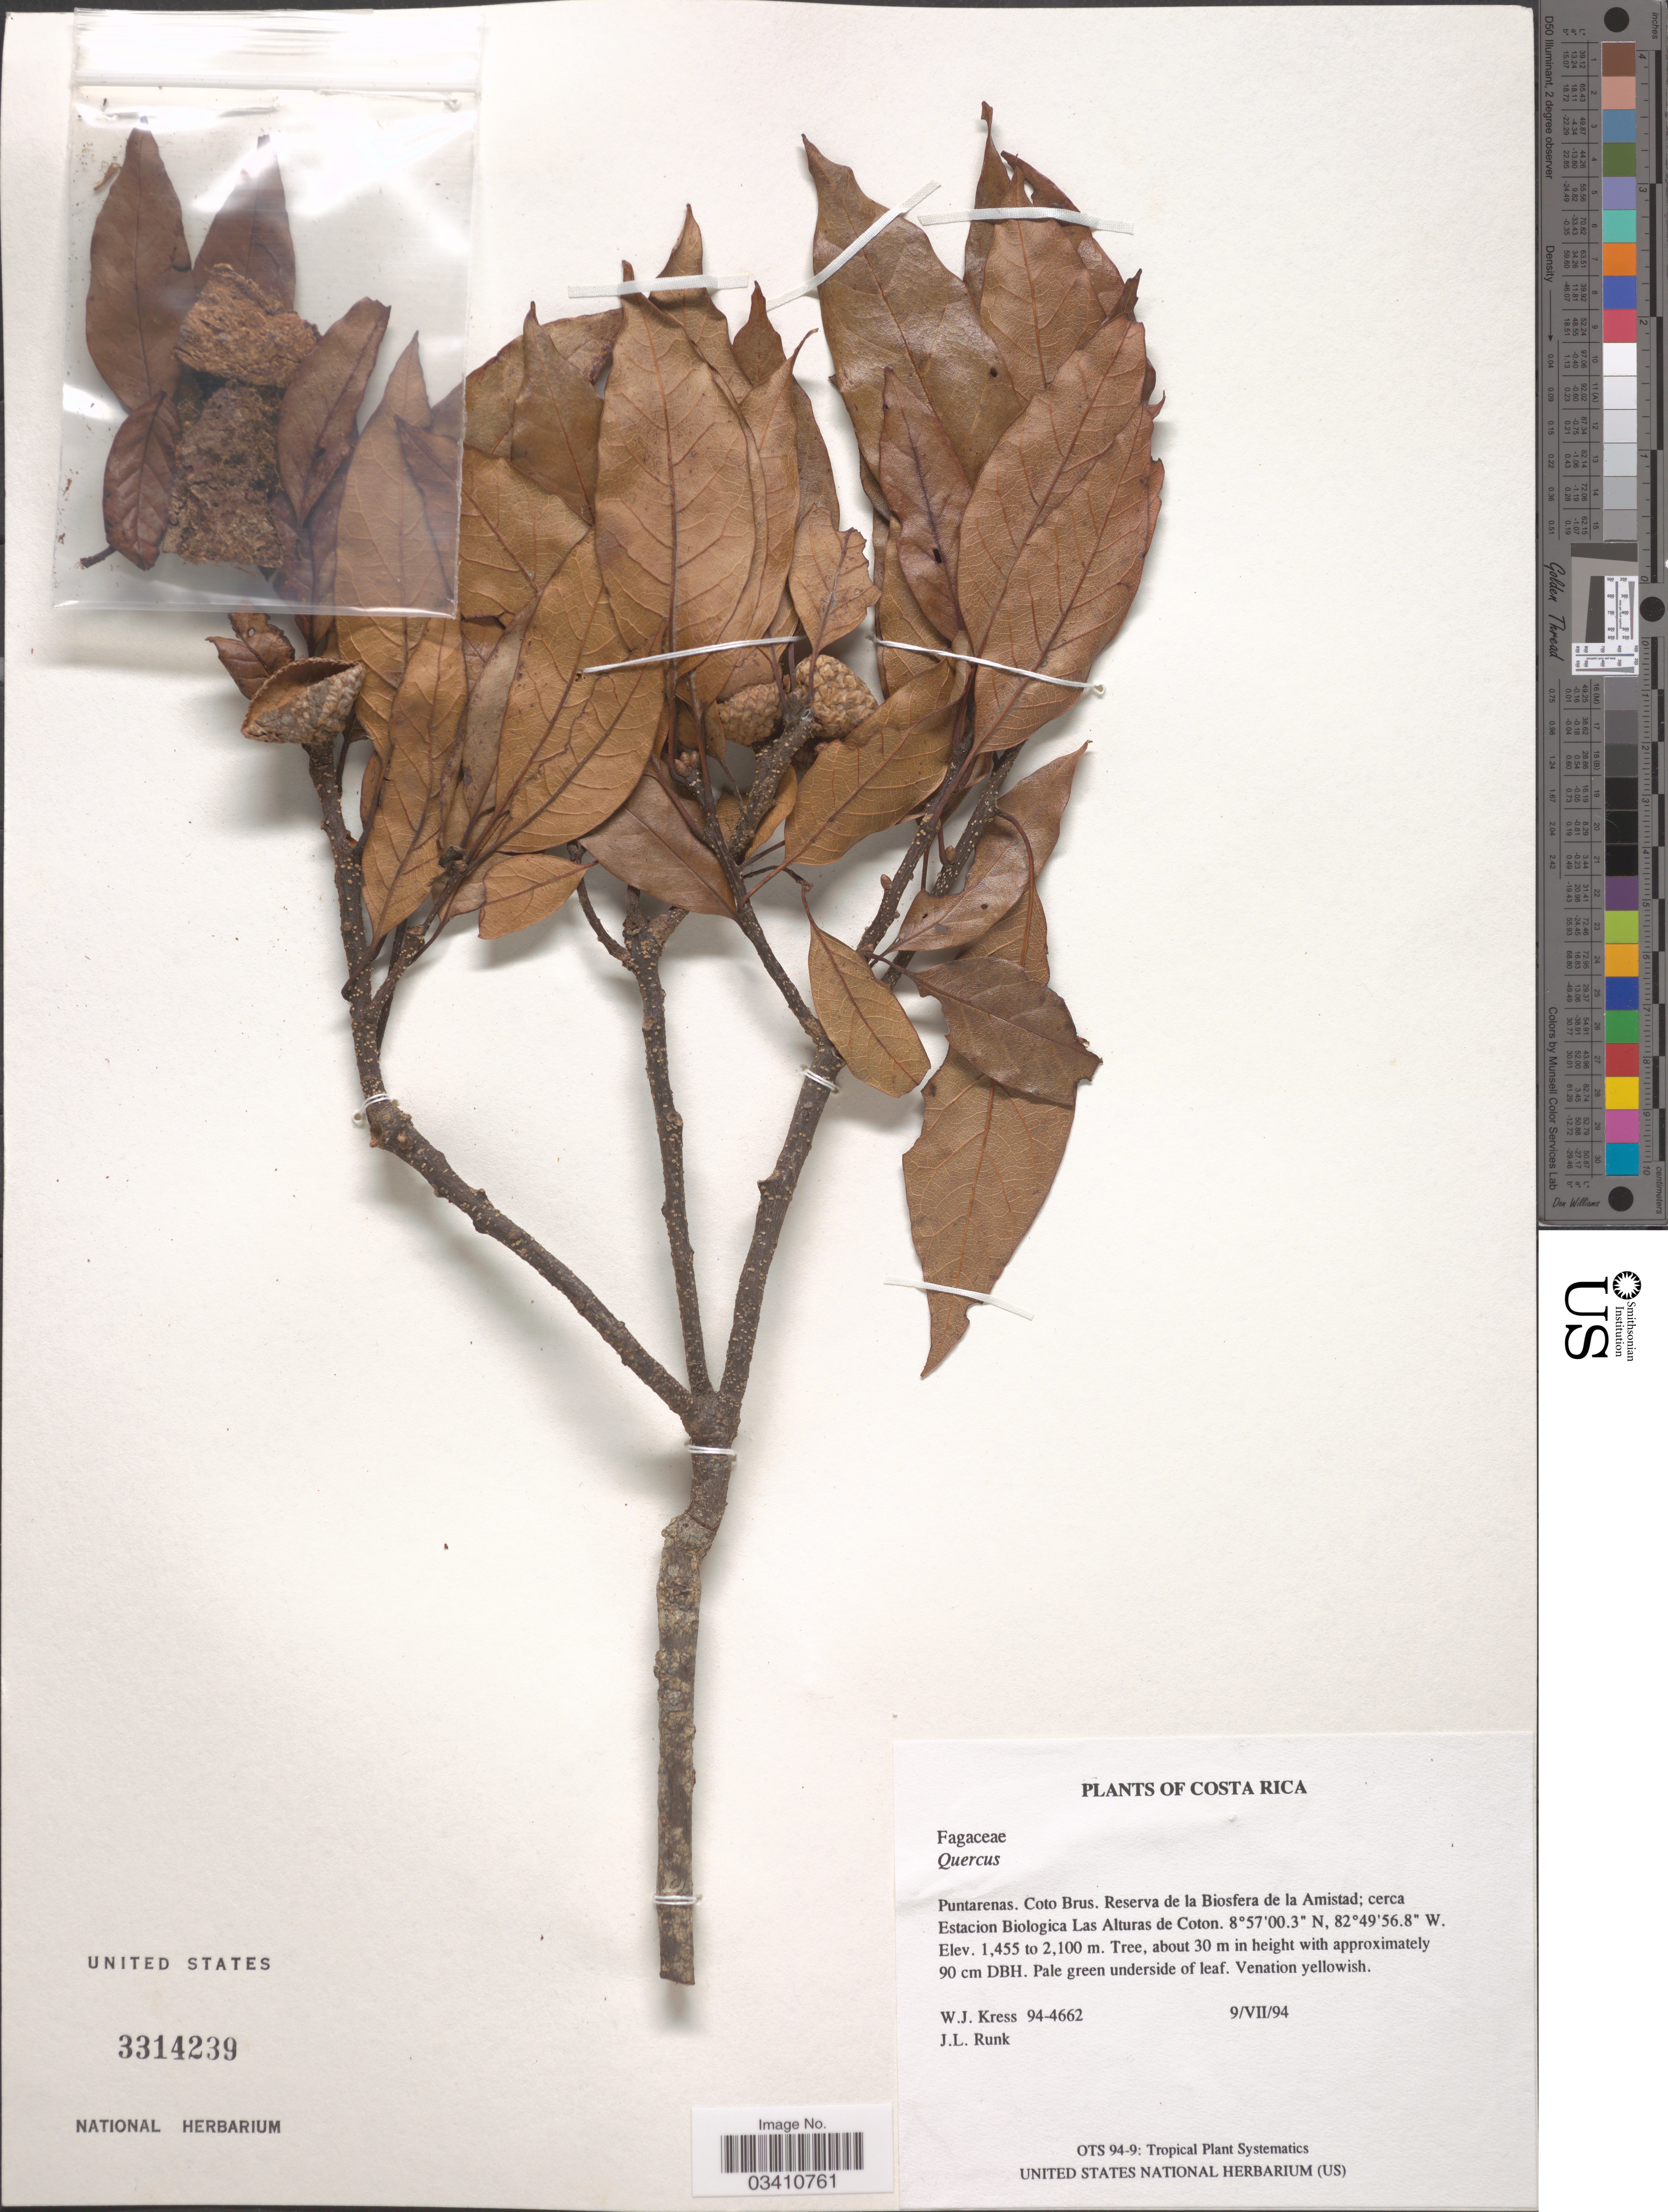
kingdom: Plantae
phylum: Tracheophyta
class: Magnoliopsida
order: Fagales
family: Fagaceae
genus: Quercus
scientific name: Quercus sp.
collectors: W. J. Kress & Runk, J. L.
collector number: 94-4662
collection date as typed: Transcribed d/m/y: 9/7/94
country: Costa Rica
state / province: Puntarenas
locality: Coto Brus. Reserva de la Biosfera de la Amistad; cerca Estacion Biologica Las Alturas de Coton.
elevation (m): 1455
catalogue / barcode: US 3314239